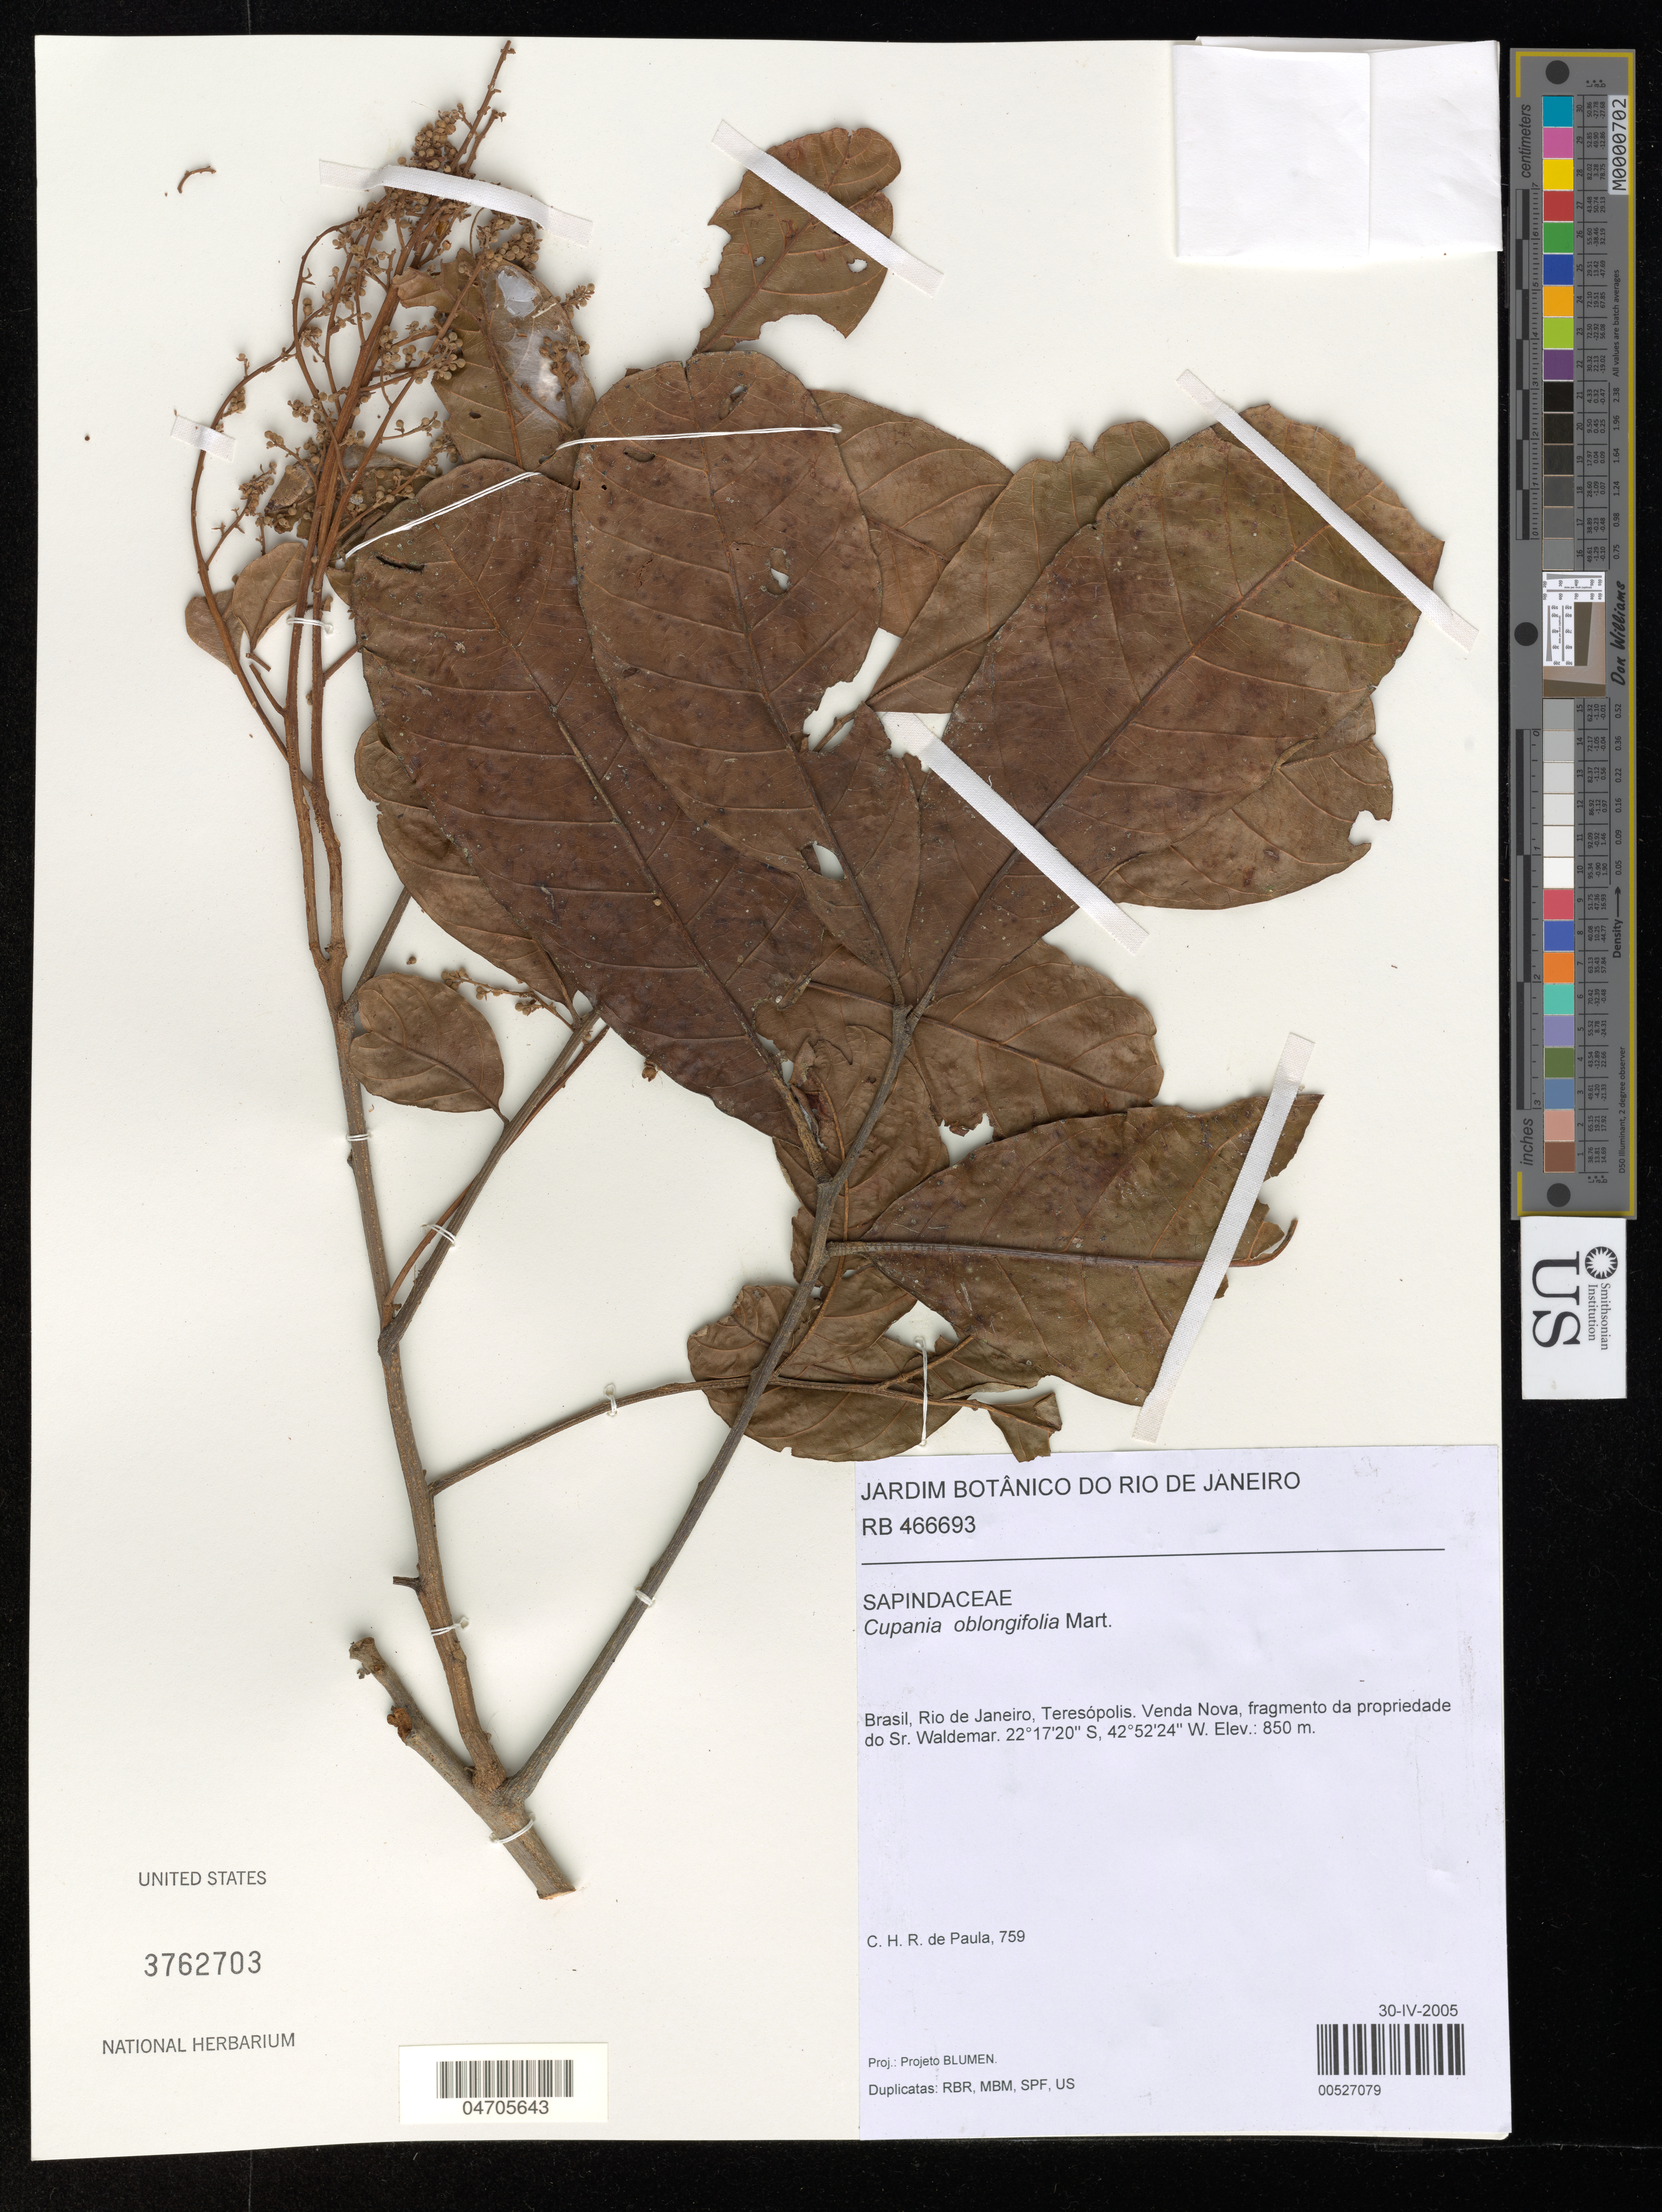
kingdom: Plantae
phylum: Tracheophyta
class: Magnoliopsida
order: Sapindales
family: Sapindaceae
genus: Cupania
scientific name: Cupania oblongifolia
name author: Mart.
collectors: C. Paula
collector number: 759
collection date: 2005-04-30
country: Brazil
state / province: Rio de Janeiro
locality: Teresópolis. Venda Nova, fragmento da propriedade do Sr. Waldemar.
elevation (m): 850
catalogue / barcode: US 3762703